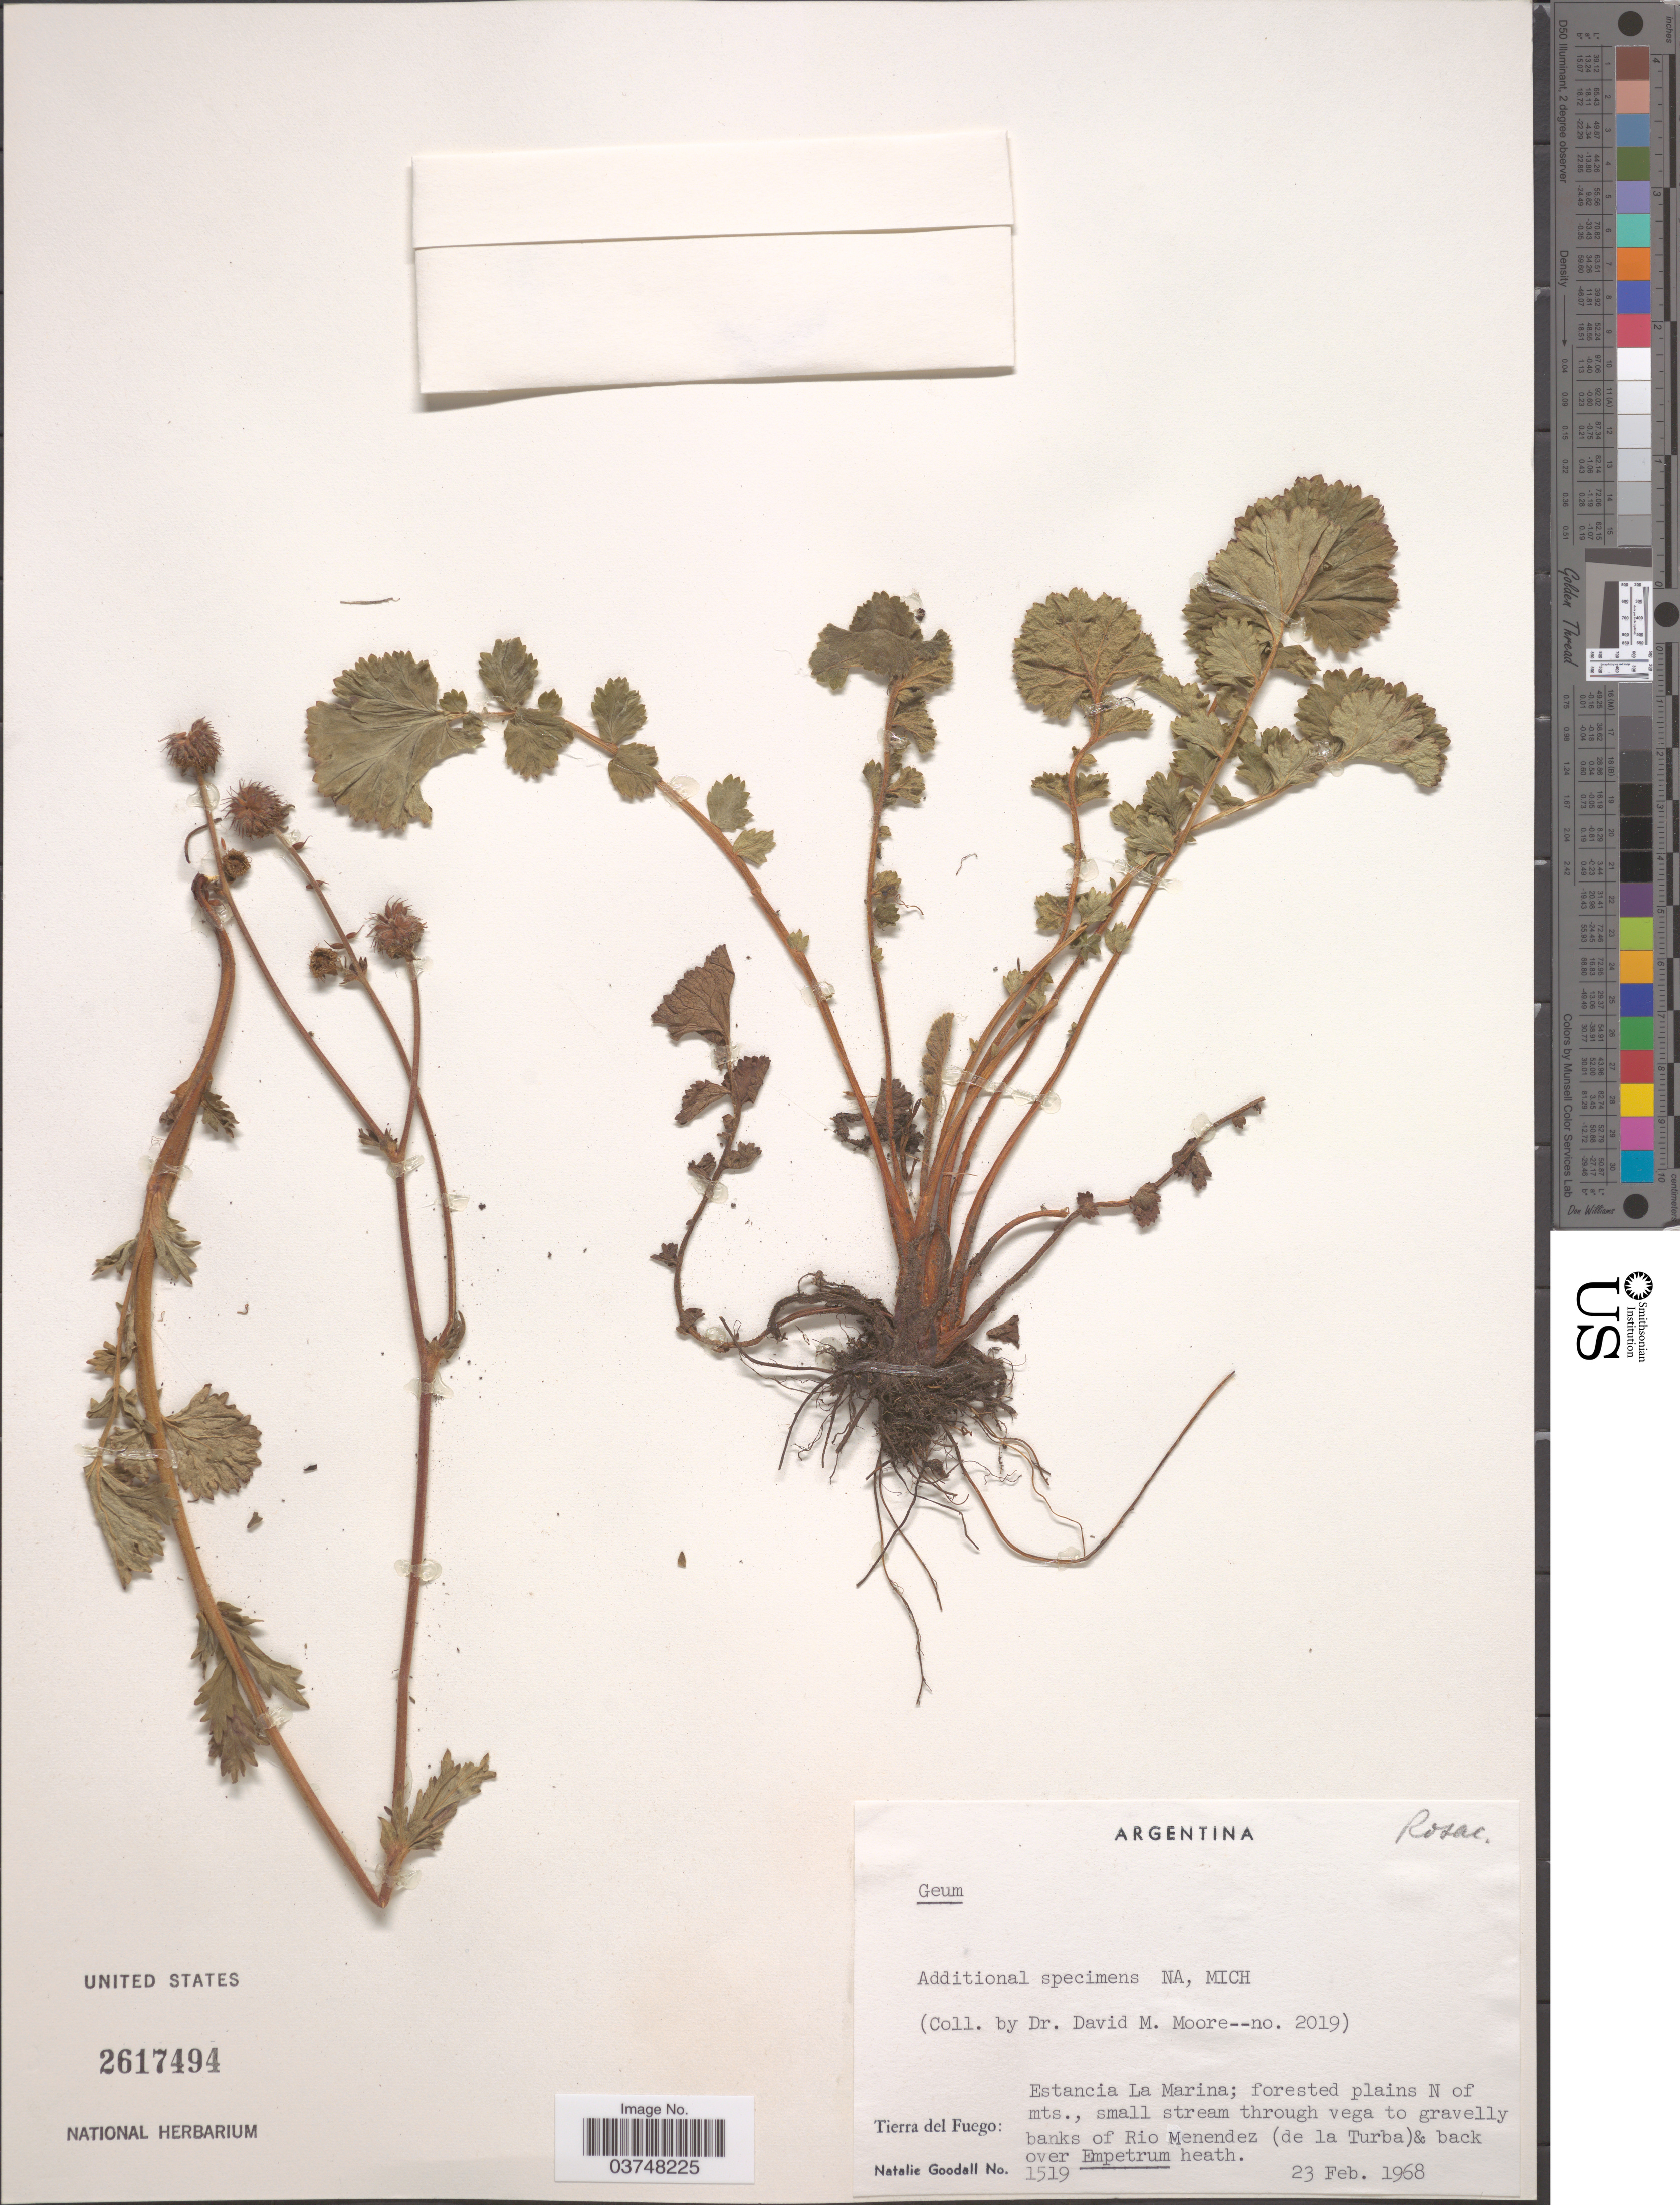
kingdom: Plantae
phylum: Tracheophyta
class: Magnoliopsida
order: Rosales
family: Rosaceae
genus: Geum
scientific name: Geum sp.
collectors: D. Moore & N. Goodall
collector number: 2019/1519?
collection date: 1968-02-23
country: Argentina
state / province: Tierra del Fuego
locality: Estancia La Marina; forested plains N of mts., small stream through vega to gravelly banks of Rio Menendez (de la Turba).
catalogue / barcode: US 2617494